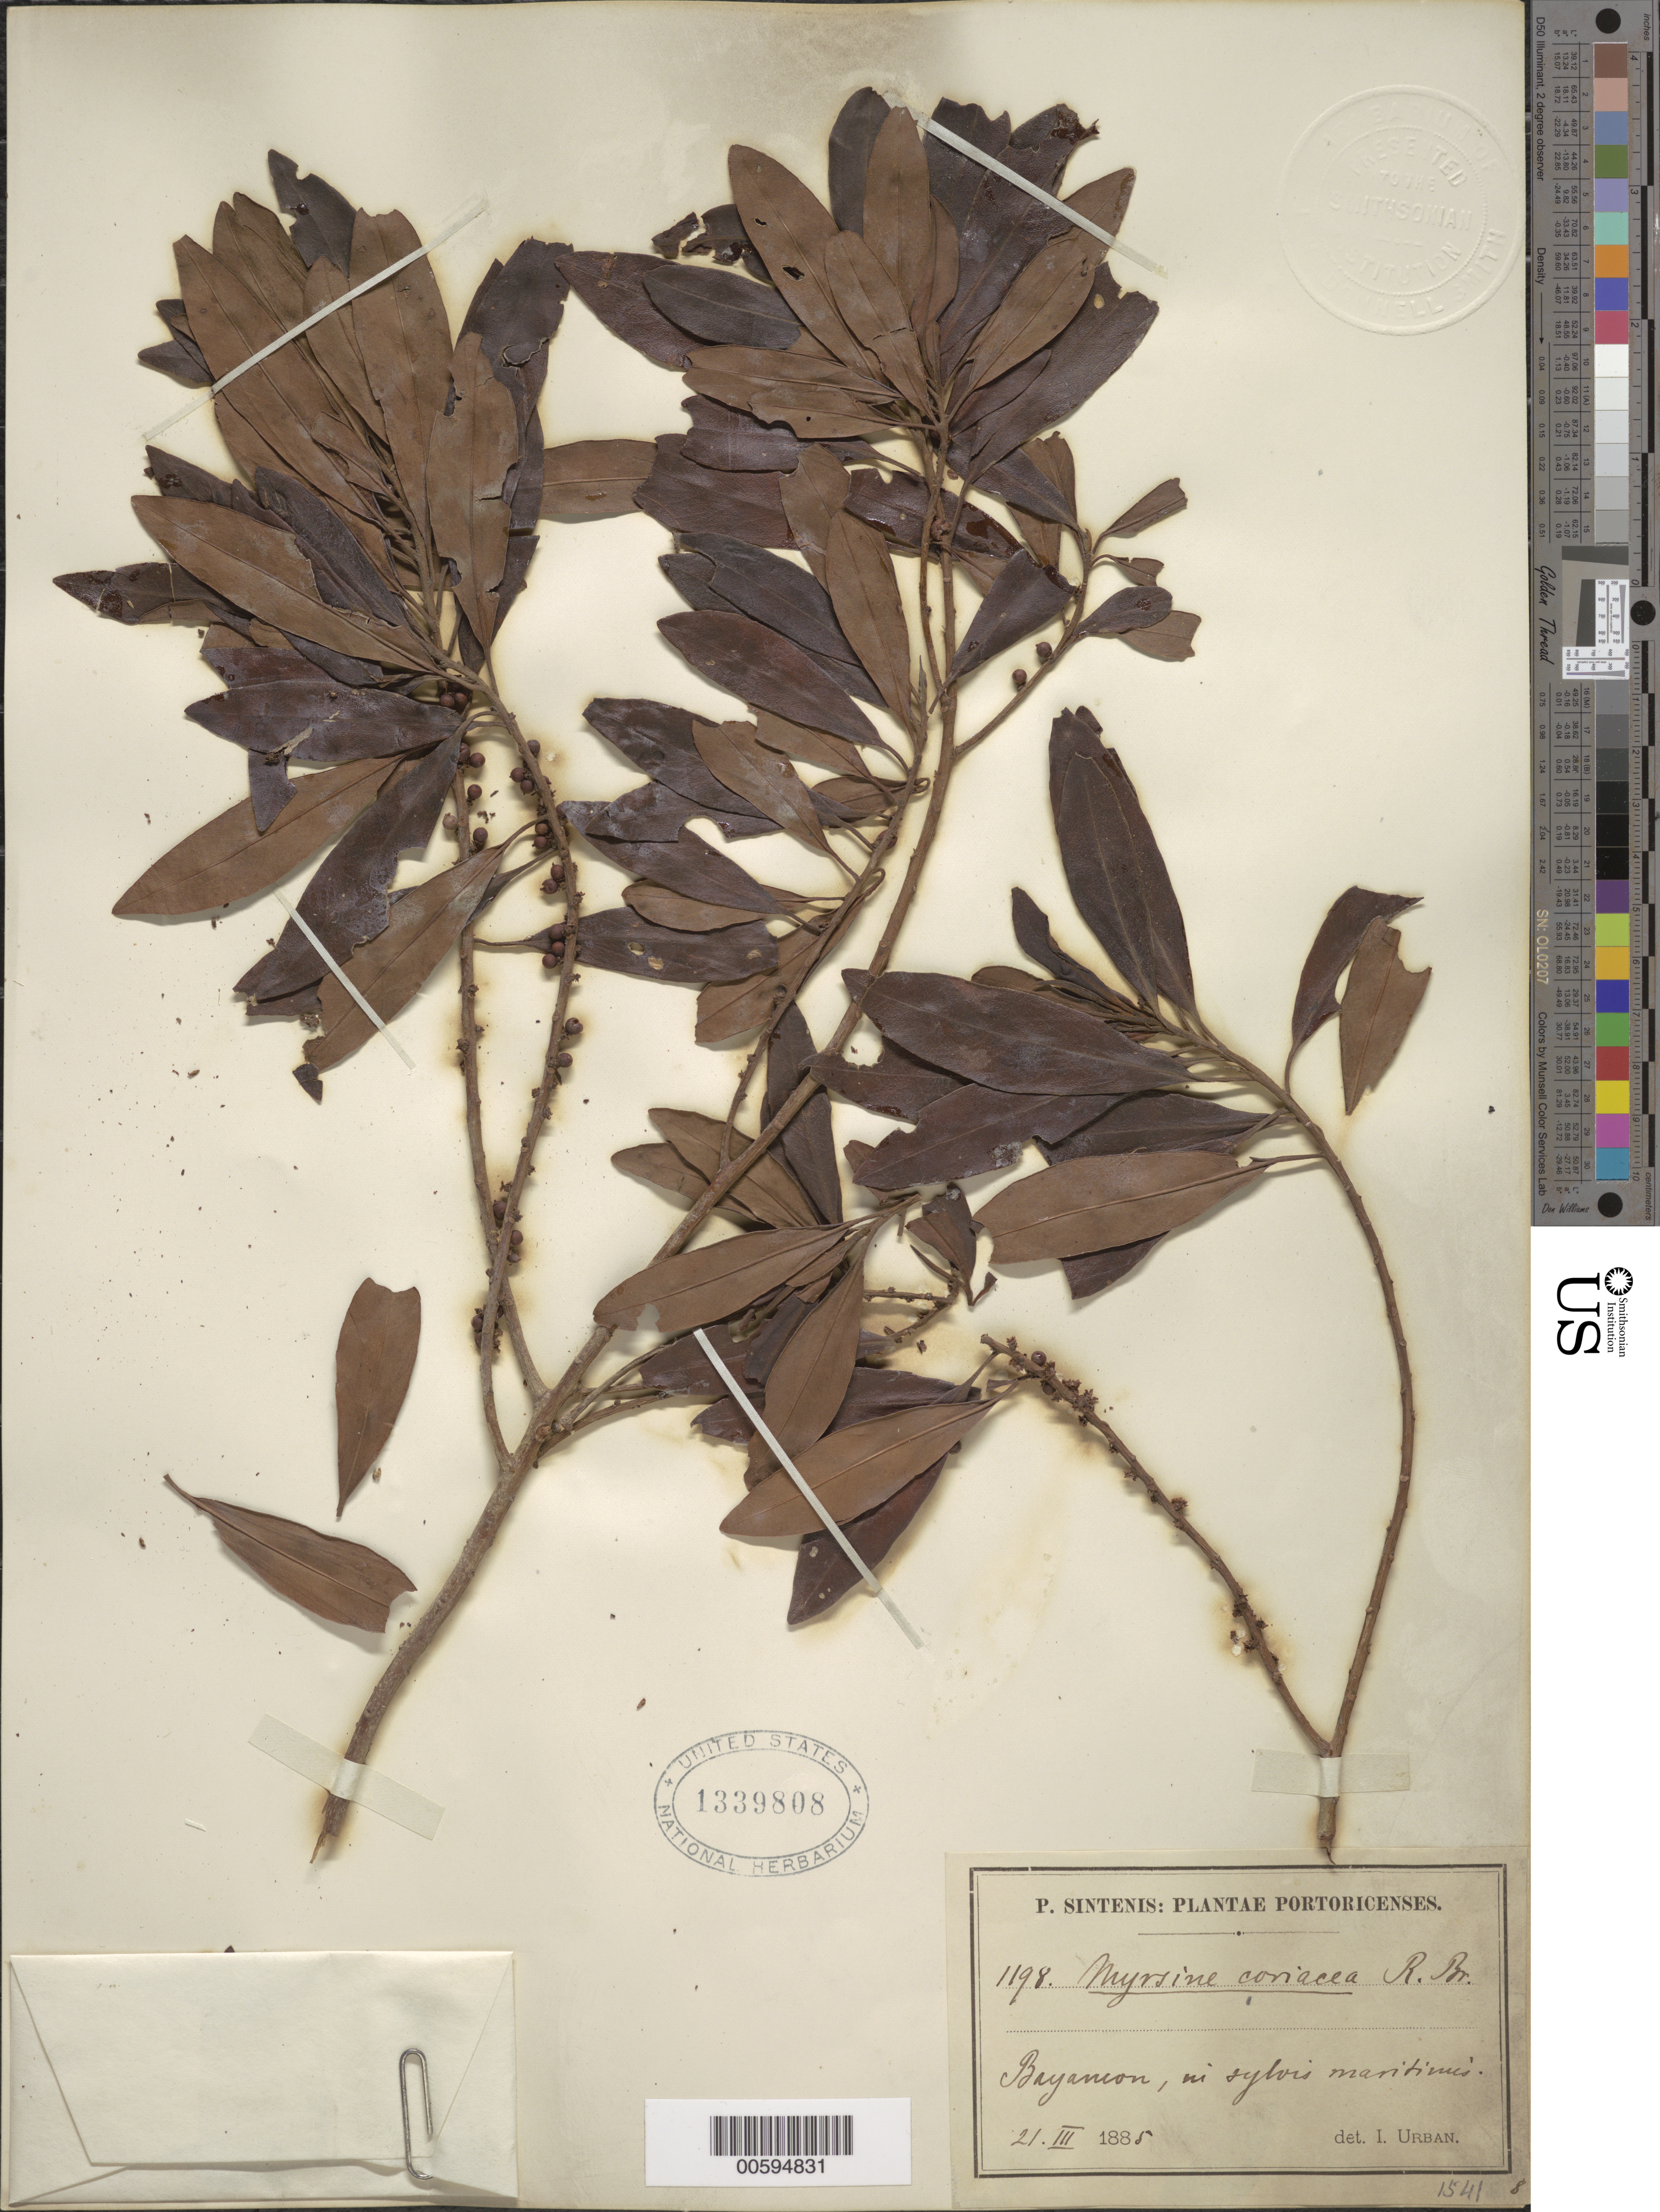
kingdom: Plantae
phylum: Tracheophyta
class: Magnoliopsida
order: Ericales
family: Primulaceae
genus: Myrsine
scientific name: Myrsine coriacea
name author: (Sw.) R. Br. ex Roem. & Schult.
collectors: P. Sintenis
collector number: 1198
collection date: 1885-03-21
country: Puerto Rico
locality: Portoricenses. Bayamon, in sylvis maritimis.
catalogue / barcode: US 1339808